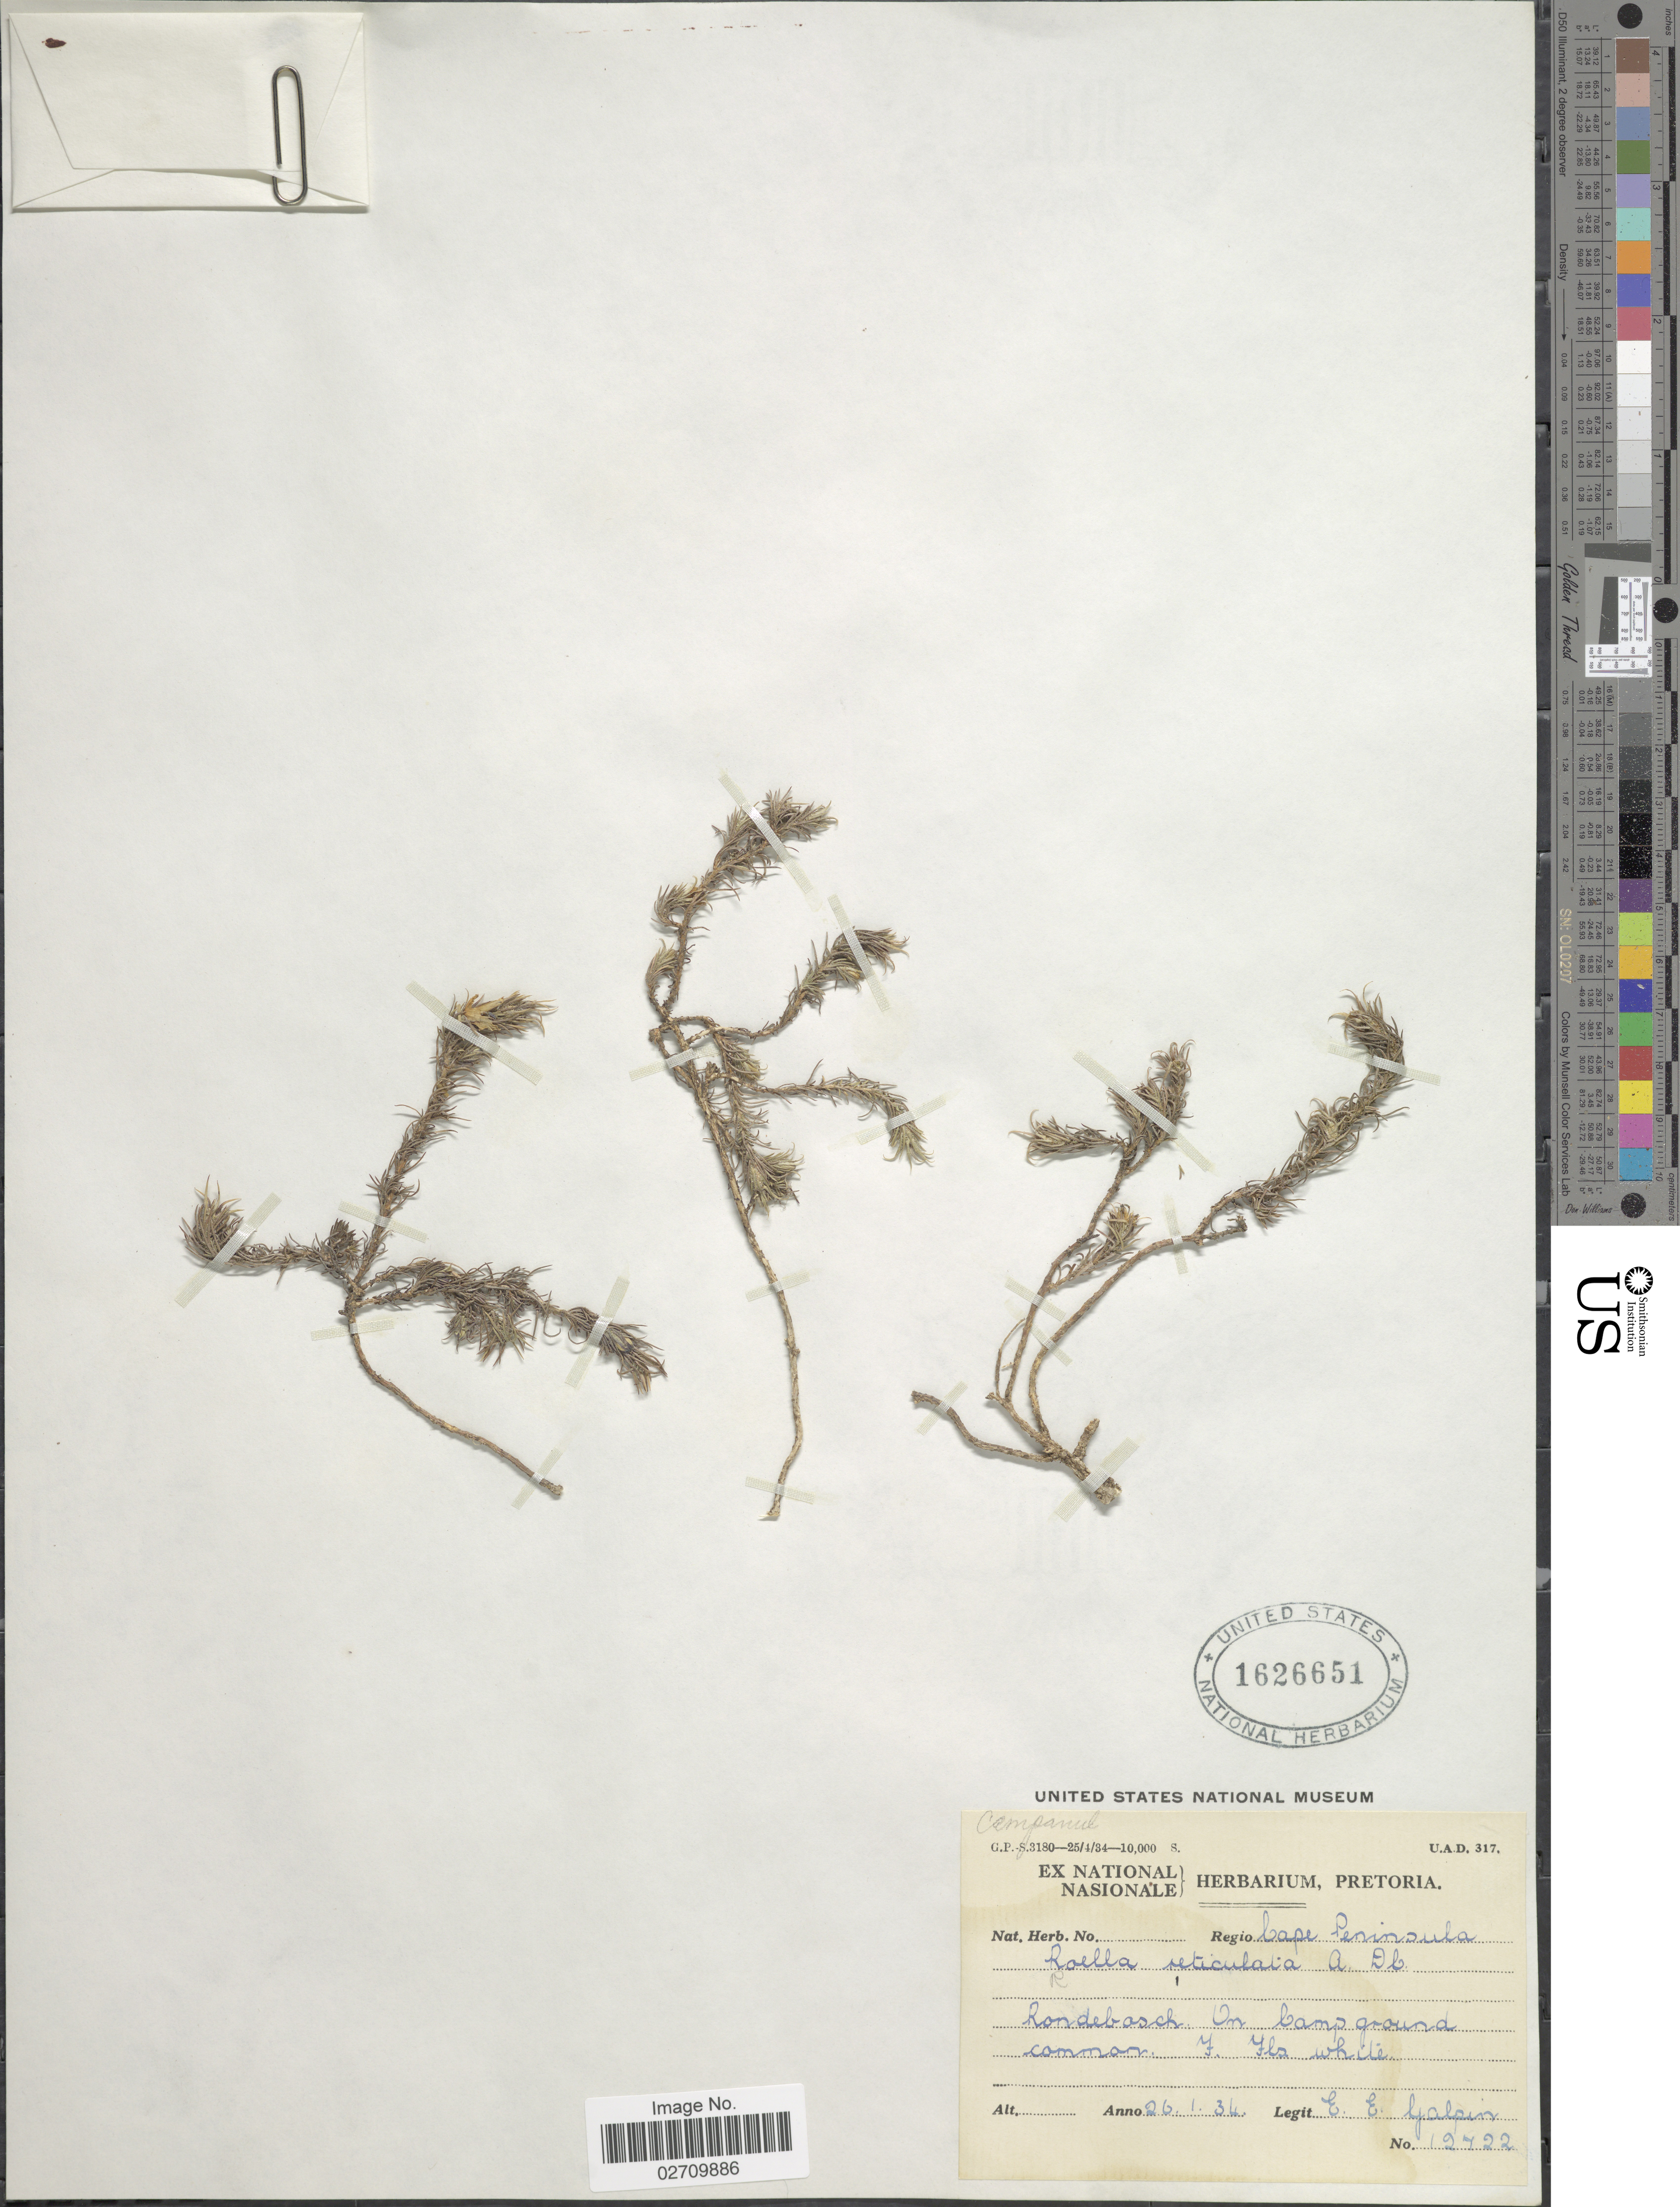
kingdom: Plantae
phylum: Tracheophyta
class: Magnoliopsida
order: Asterales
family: Campanulaceae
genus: Roella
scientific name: Roella reticulata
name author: L.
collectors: E. Galpin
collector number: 12422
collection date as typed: Transcribed d/m/y: 26/1/34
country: South Africa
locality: Cape Peninsula, Rondebosch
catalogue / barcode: US 1626651